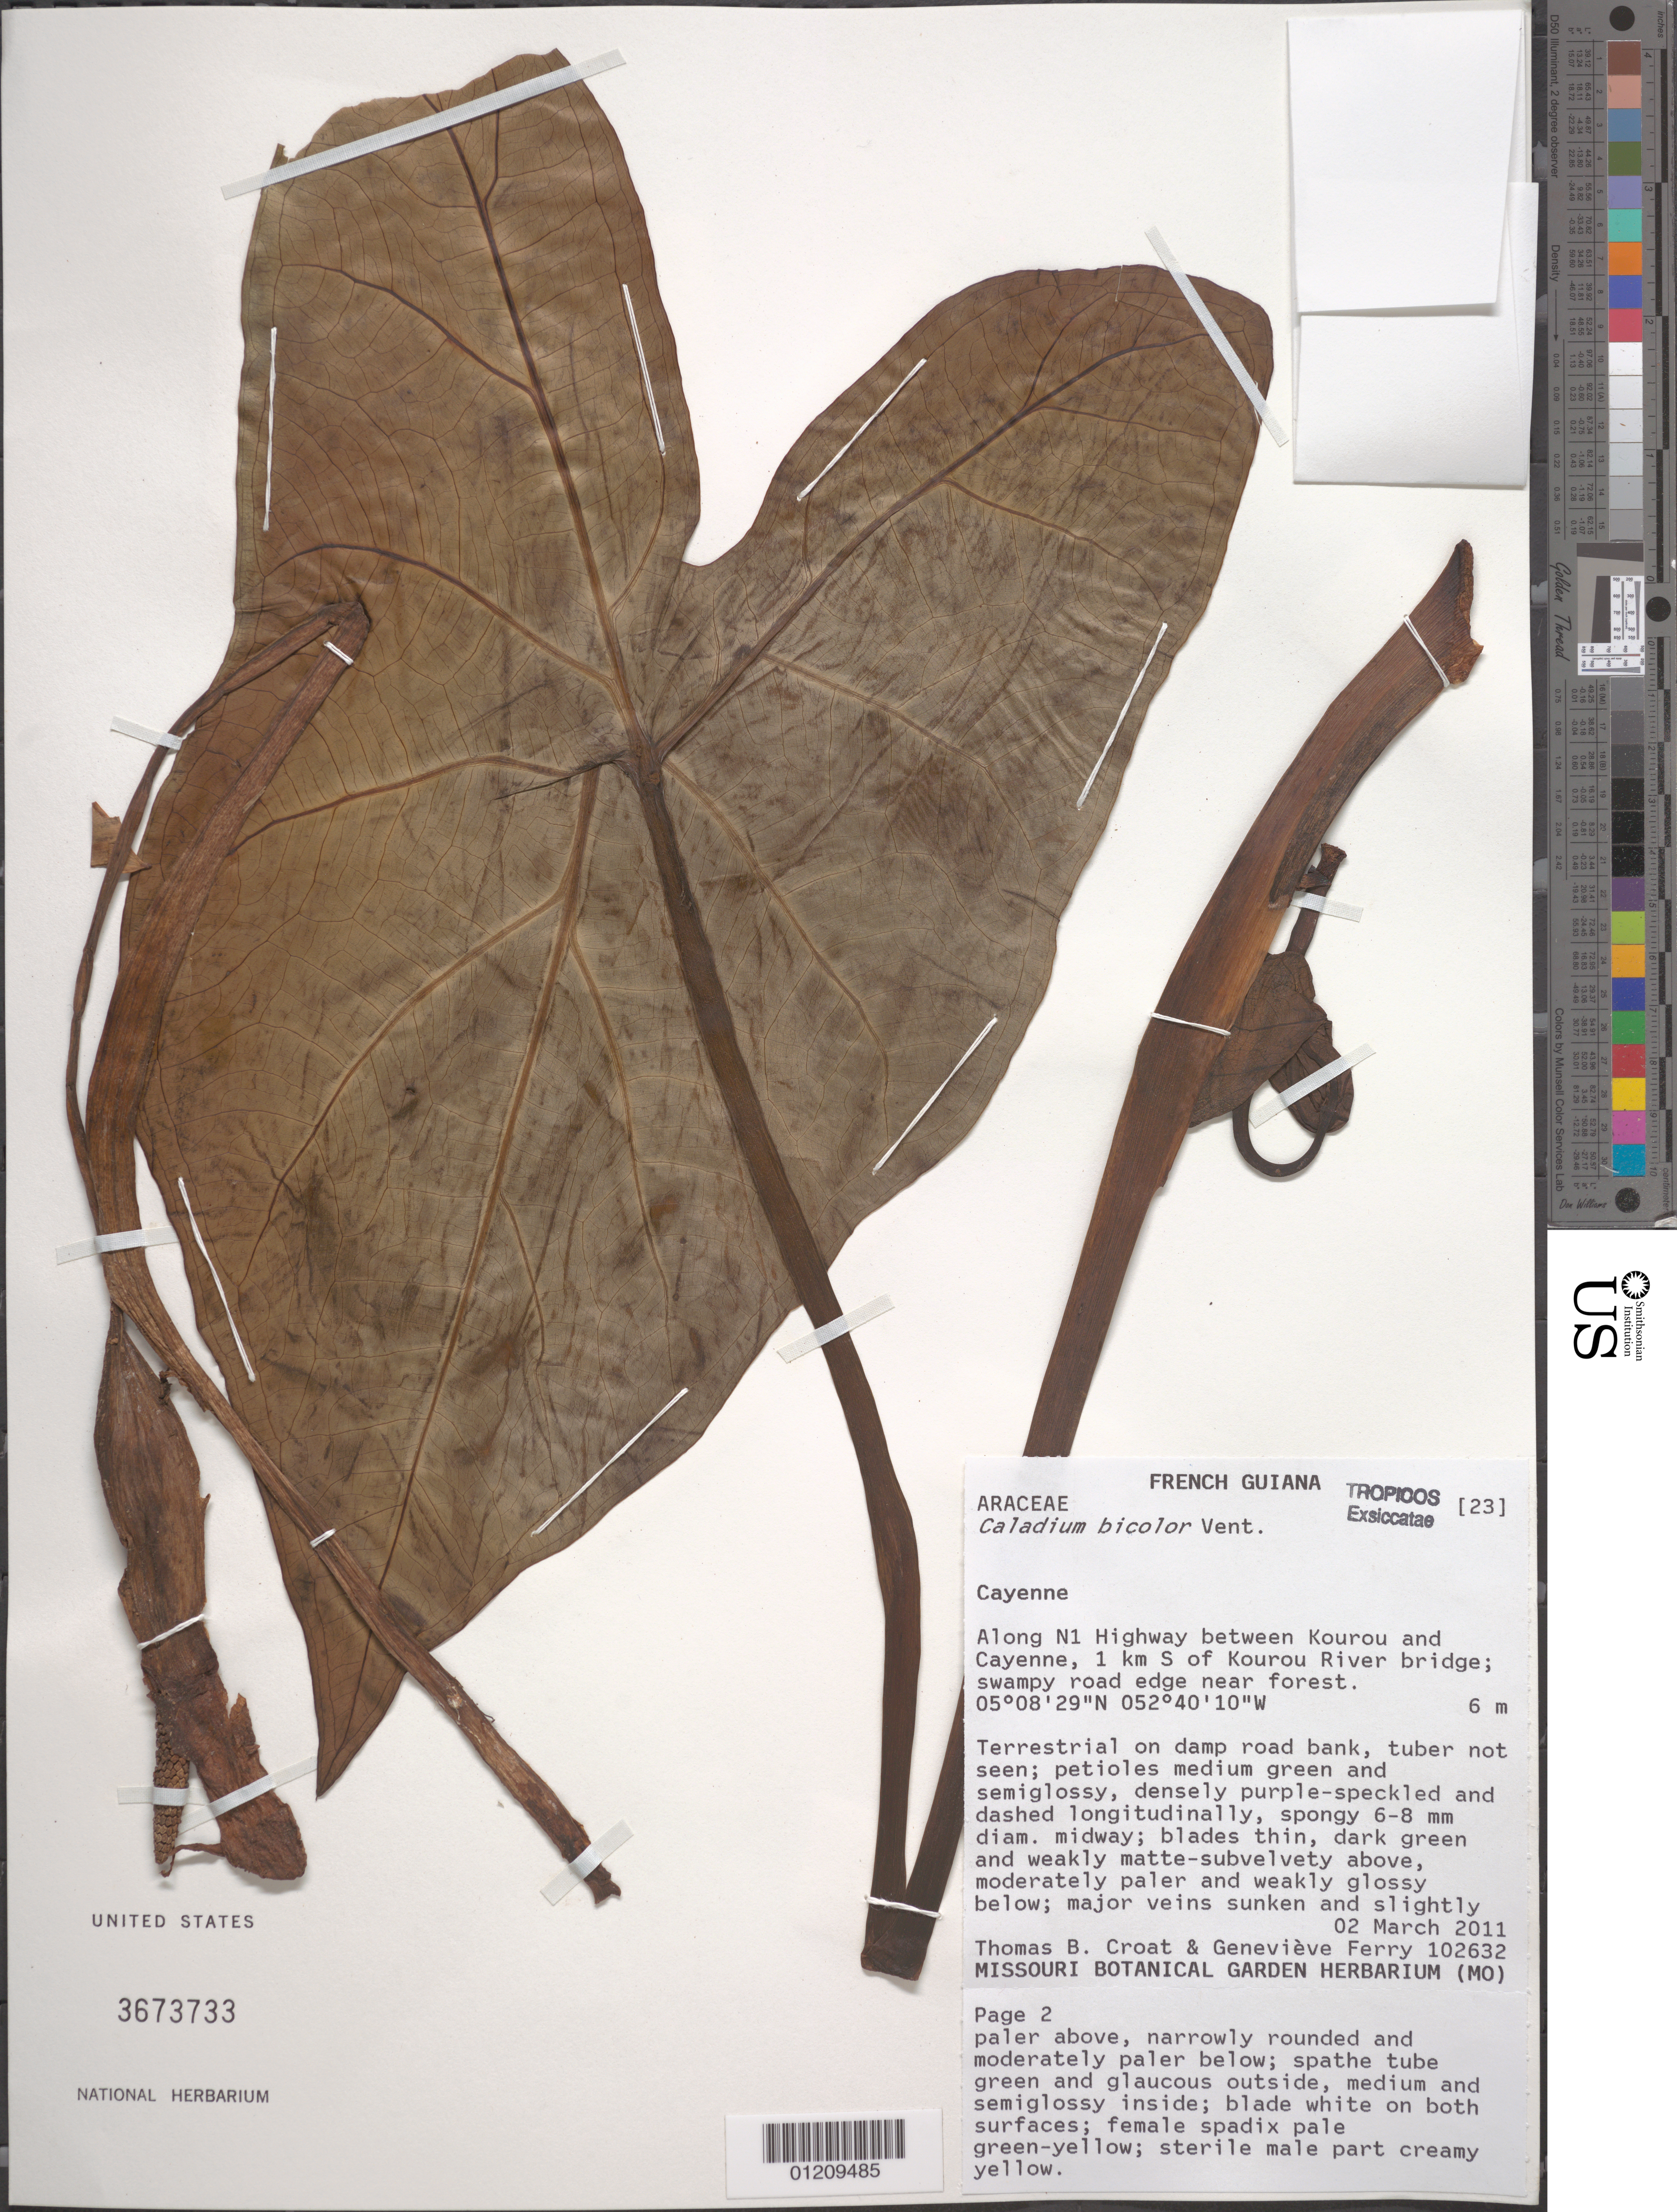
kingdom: Plantae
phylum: Tracheophyta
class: Liliopsida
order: Alismatales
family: Araceae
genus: Caladium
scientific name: Caladium bicolor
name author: (Aiton) Vent.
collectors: T. B. Croat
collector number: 102632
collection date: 2011-03-02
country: French Guiana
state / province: Cayenne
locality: Along N1 Highway between Kourou and Cayenne, 1km S of Kourou River bridge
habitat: Terrestrial on damp road bank. Swampy road edge near forest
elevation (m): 6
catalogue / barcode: US 3673733